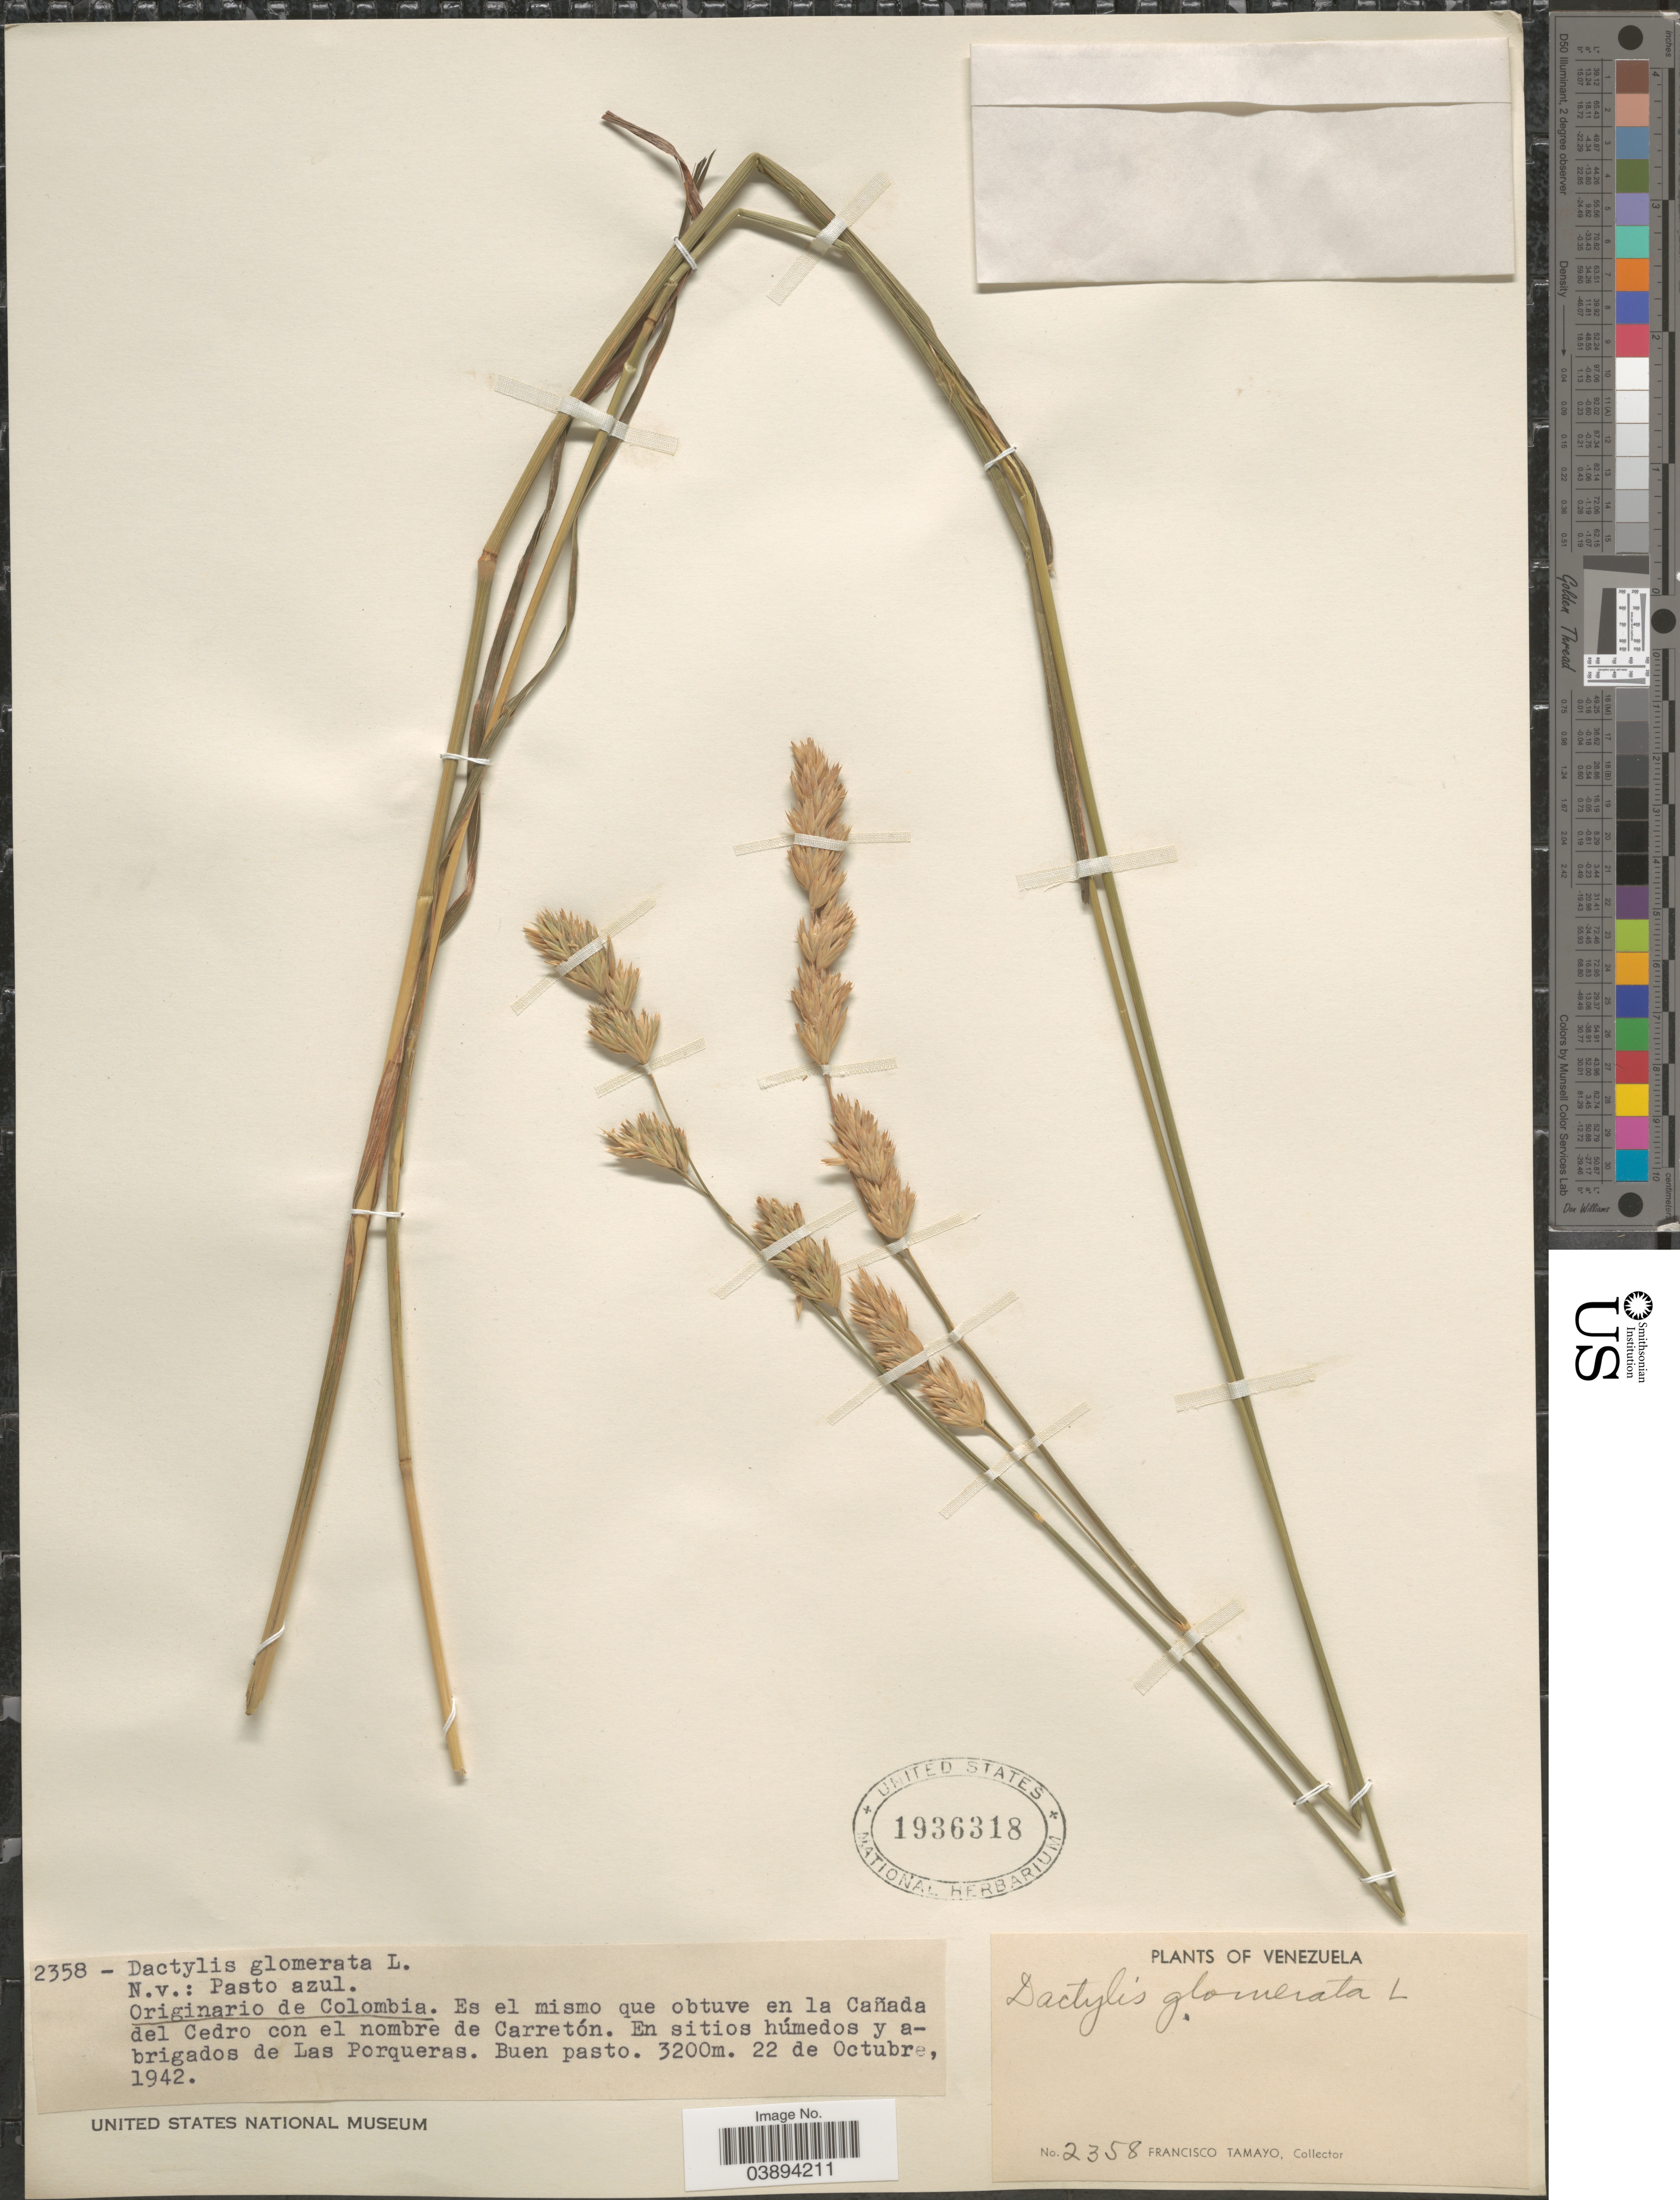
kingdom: Plantae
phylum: Tracheophyta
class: Liliopsida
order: Poales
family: Poaceae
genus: Dactylis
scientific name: Dactylis glomerata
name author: L.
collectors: F. Tamayo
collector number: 2358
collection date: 1942-10-22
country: Venezuela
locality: En la Cañada del Cedro con el nombre de Carretón. En sitios húmedos y abrigados de Las Porqueras.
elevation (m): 3200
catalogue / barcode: US 1936318